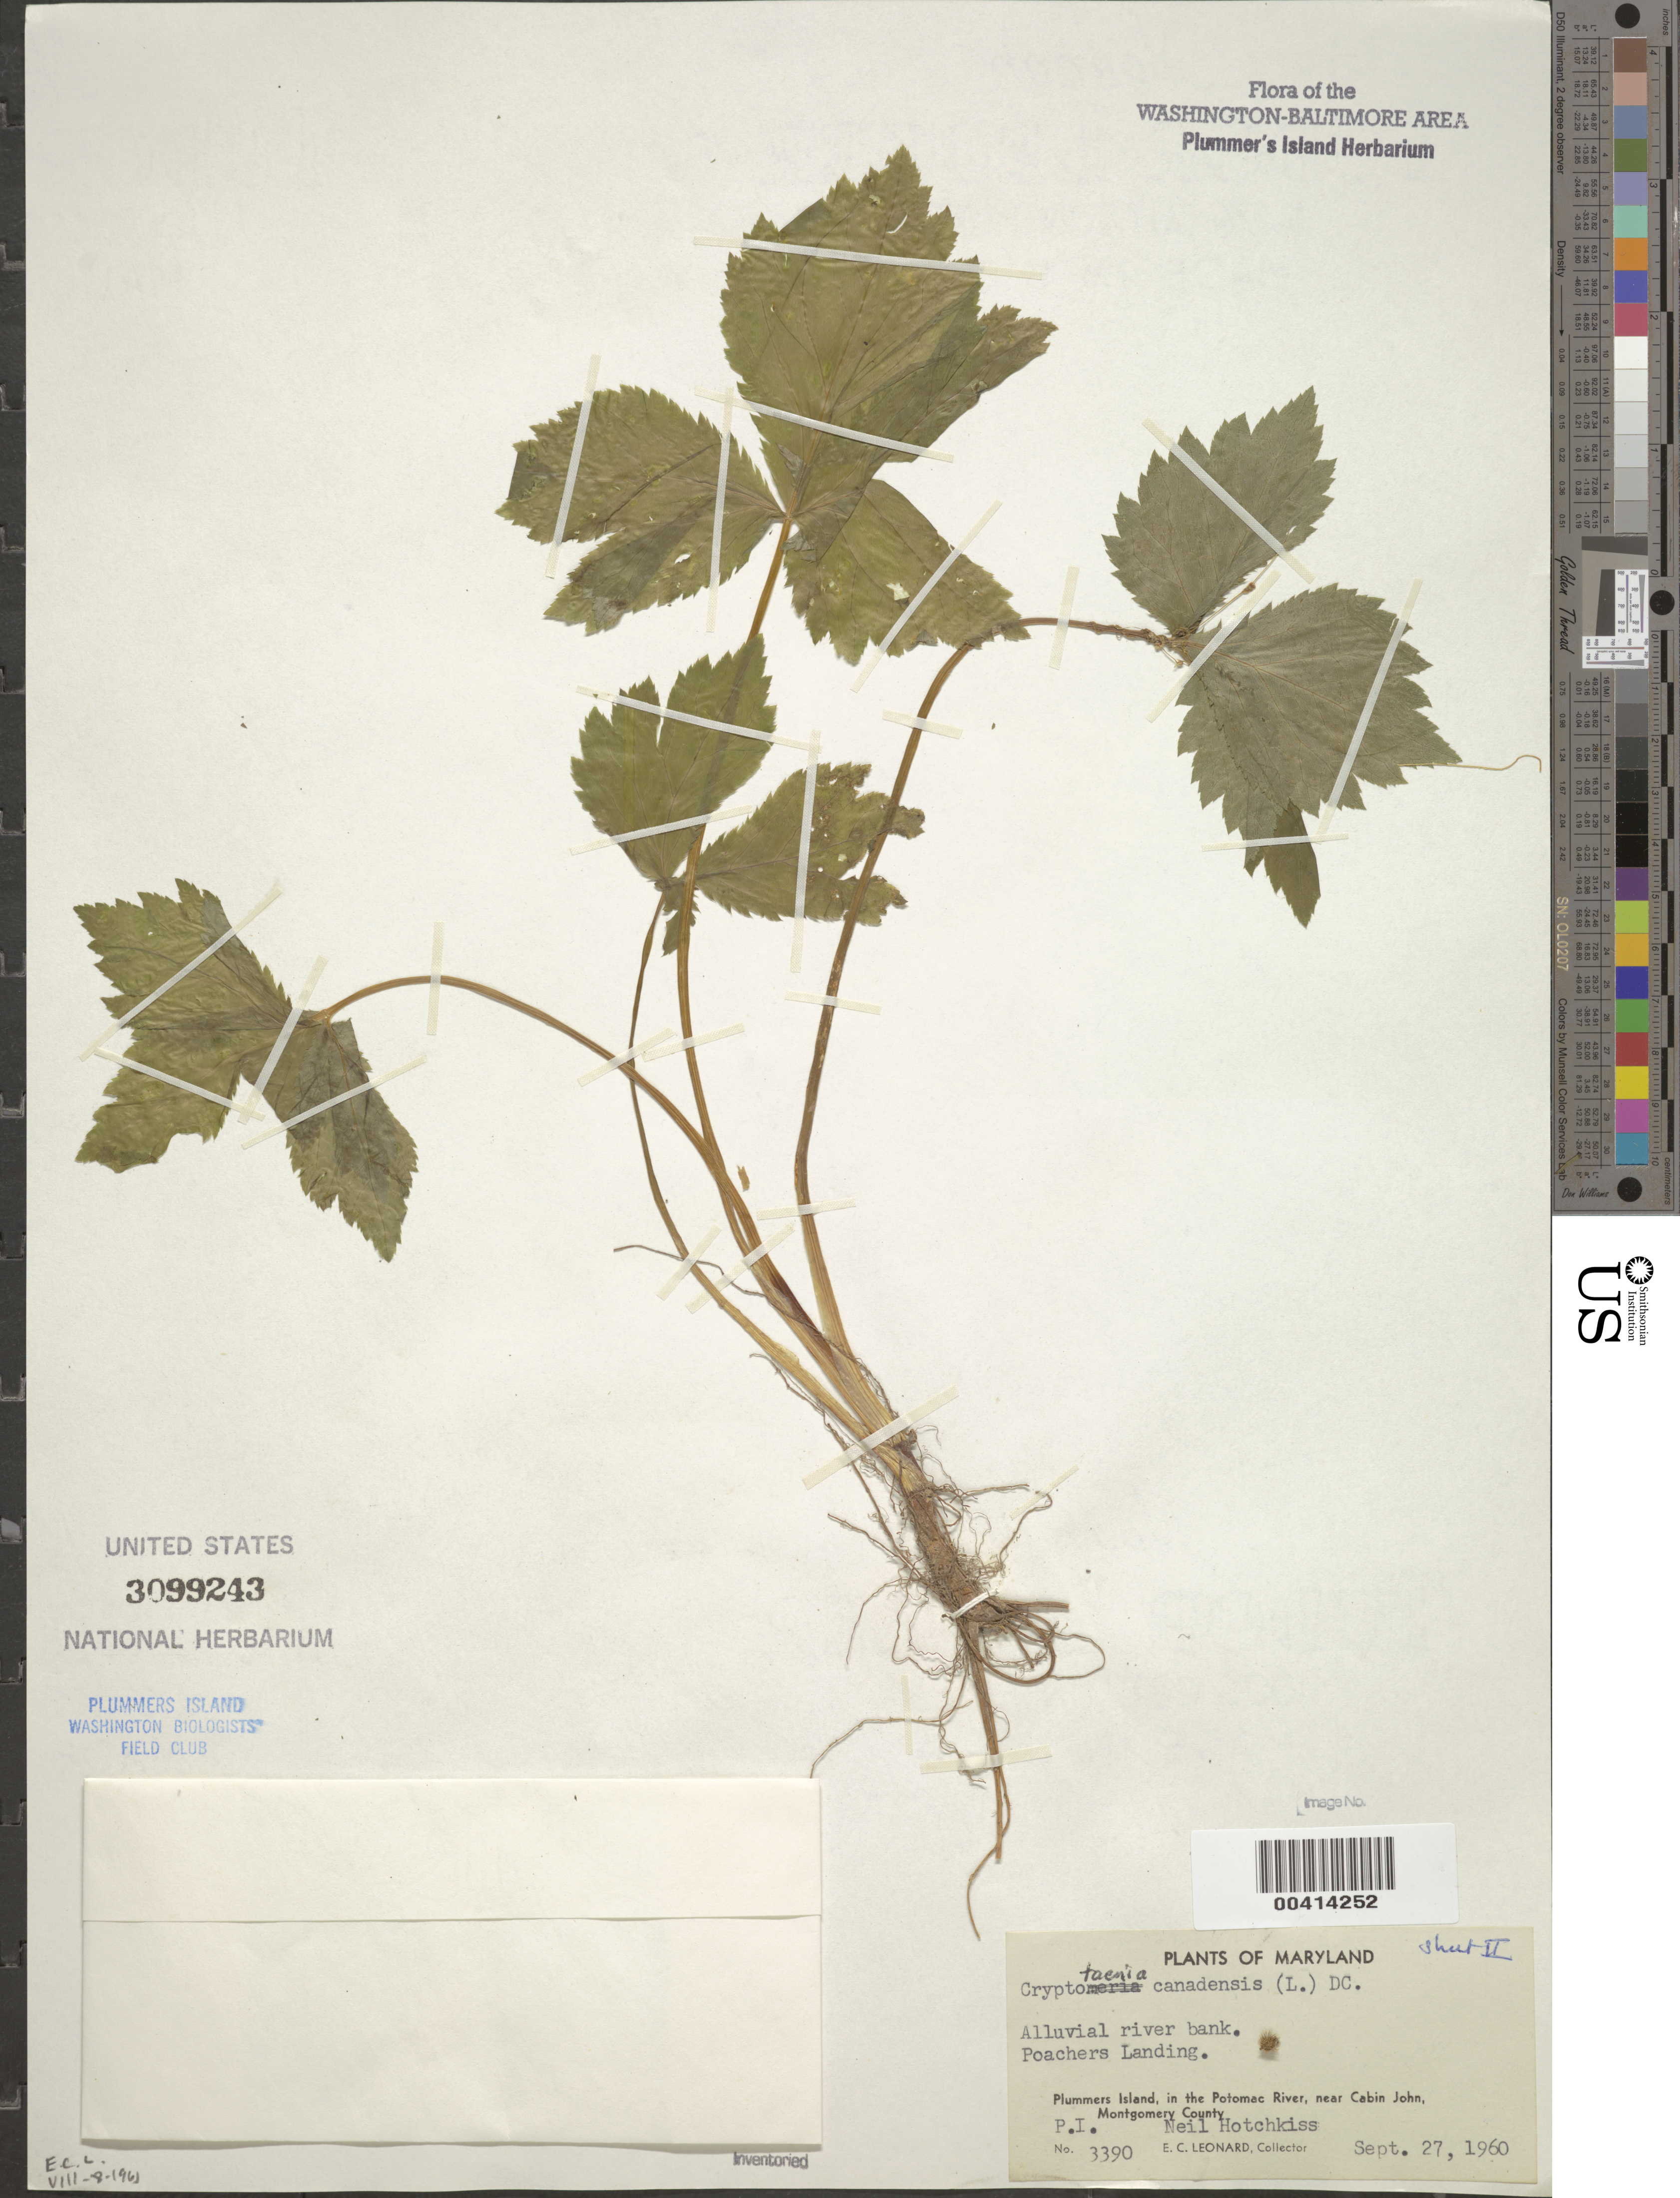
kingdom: Plantae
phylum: Tracheophyta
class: Magnoliopsida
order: Apiales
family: Apiaceae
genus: Cryptotaenia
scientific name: Cryptotaenia canadensis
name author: (L.) DC.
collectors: E. C. Leonard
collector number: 3390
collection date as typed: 27 Sep 1960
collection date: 1960-09-27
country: United States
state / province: Maryland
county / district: Montgomery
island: Plummers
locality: Plummer's Island, Poachers Landing C. & O. Canal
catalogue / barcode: US 3099243